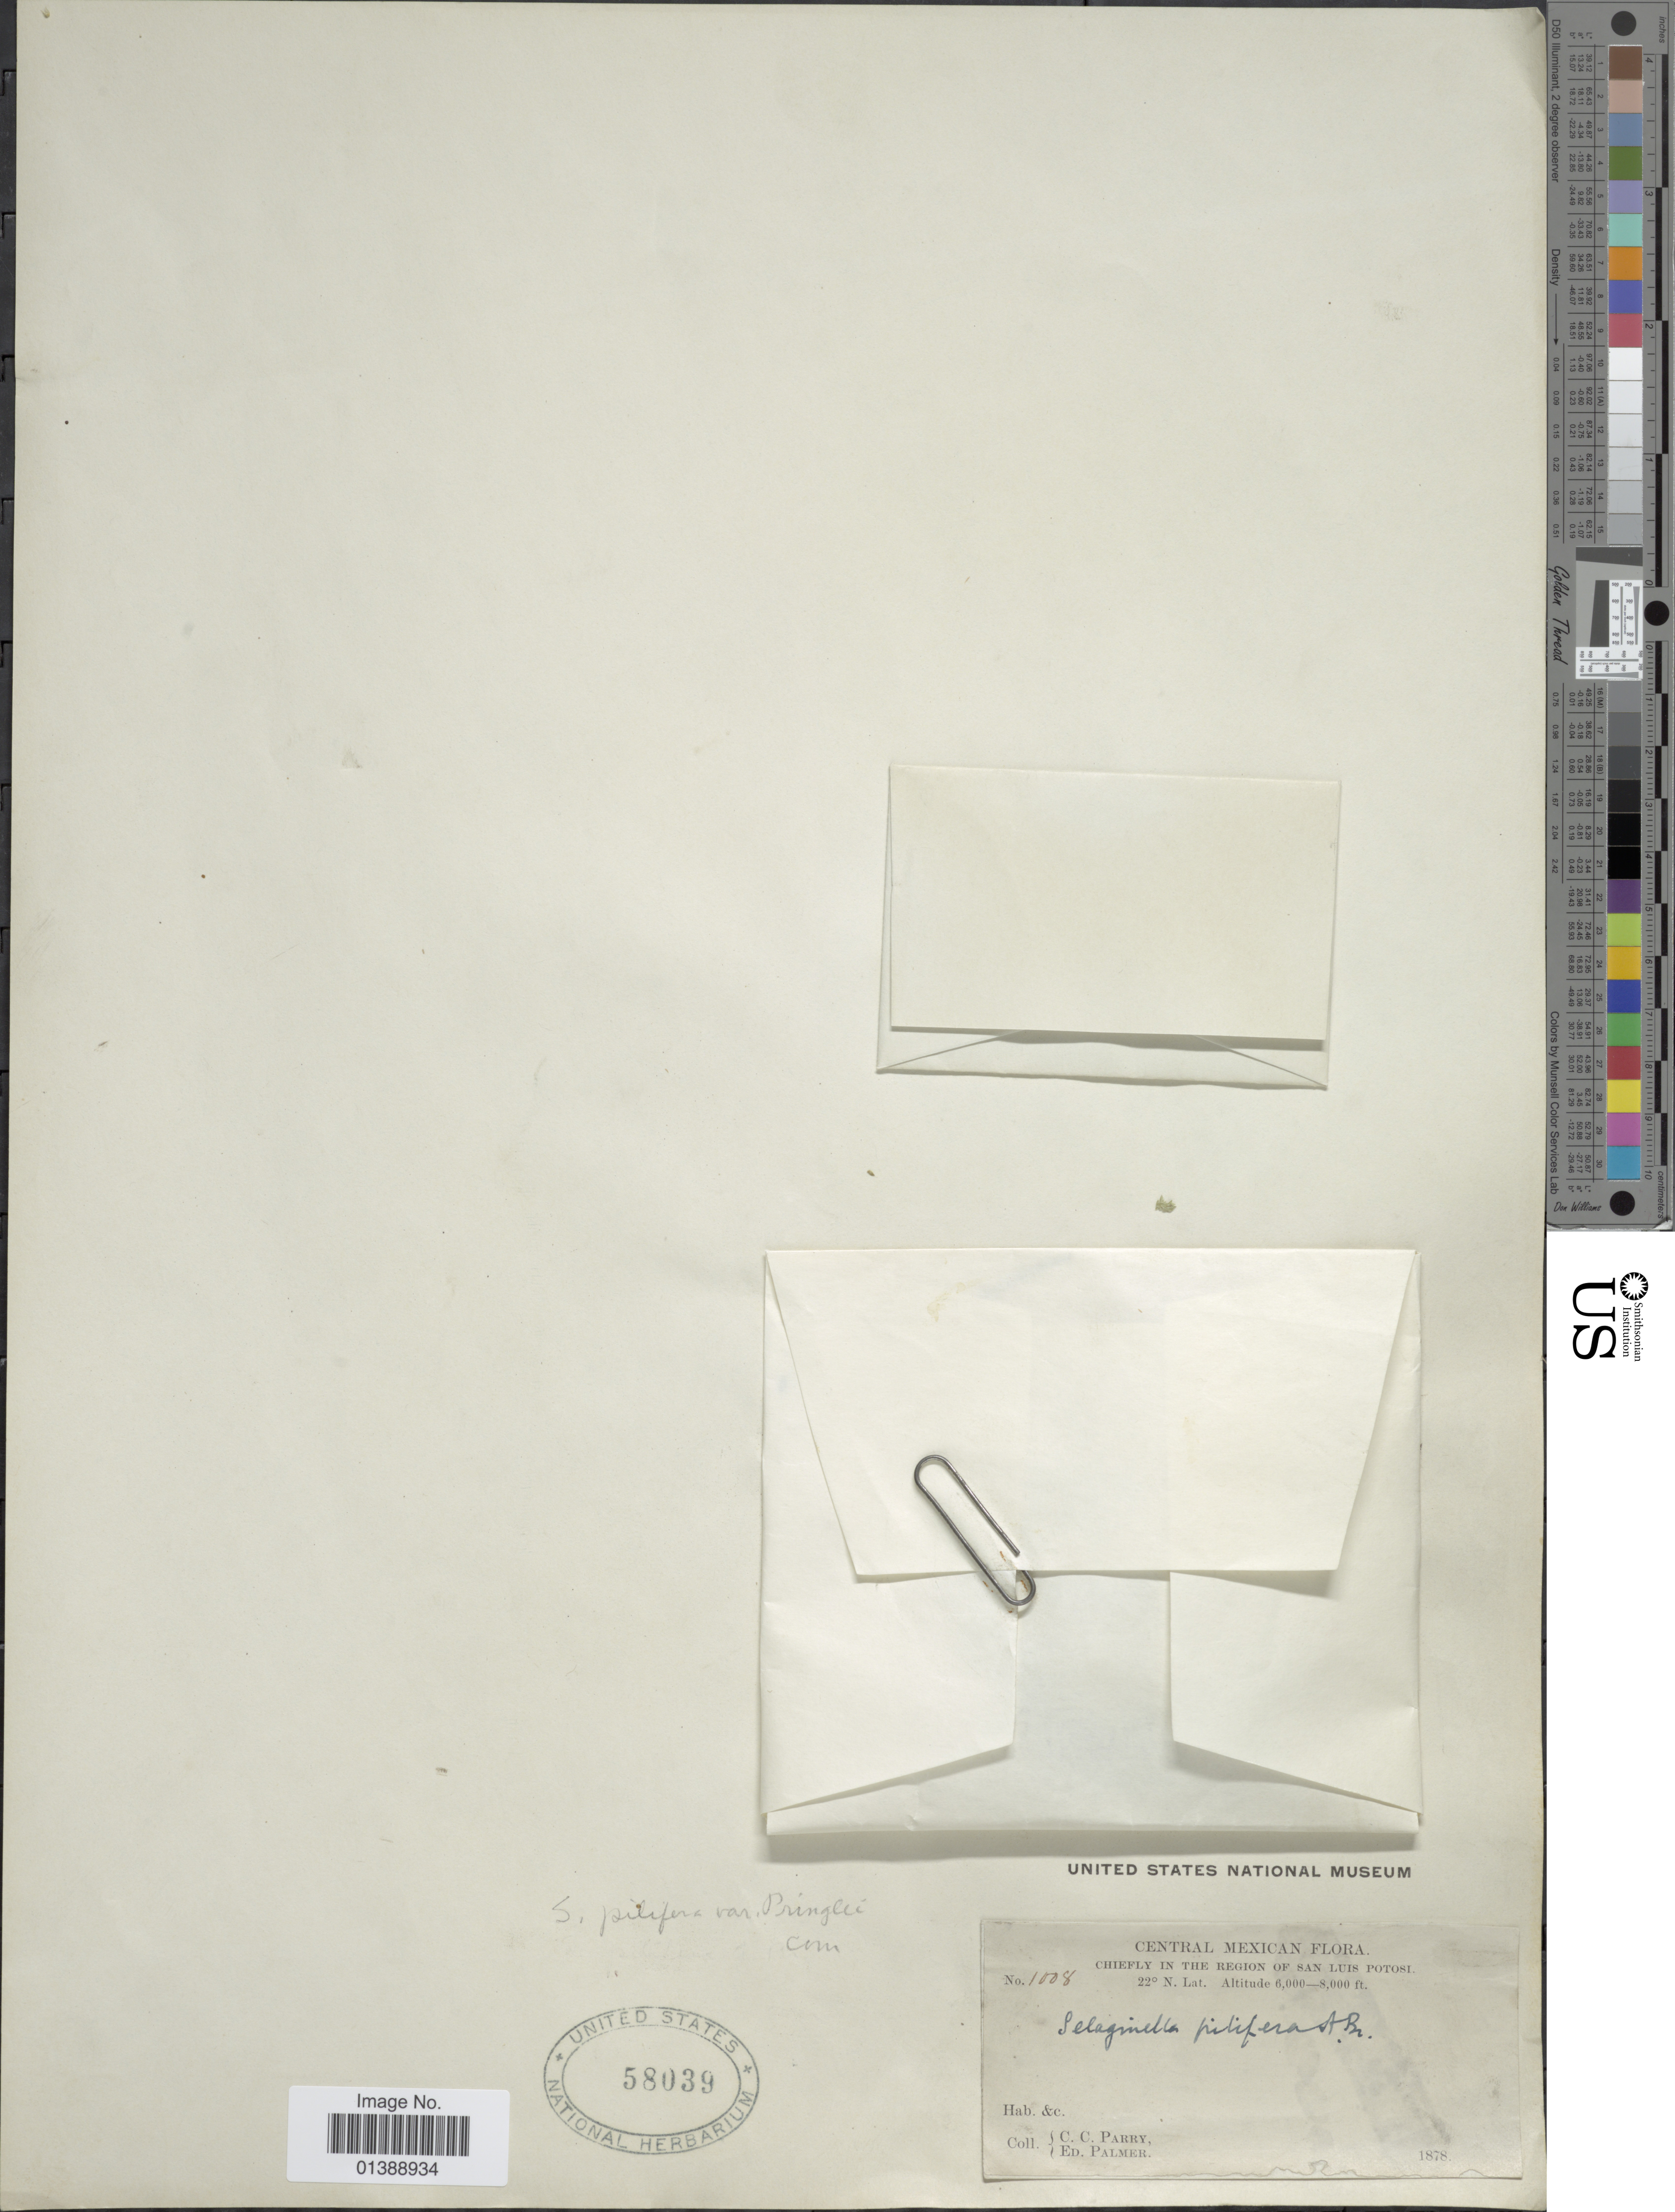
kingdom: Plantae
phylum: Tracheophyta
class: Lycopodiopsida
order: Selaginellales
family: Selaginellaceae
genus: Selaginella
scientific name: Selaginella pilifera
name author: A. Braun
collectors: C. C. Parry & E. Palmer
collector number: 1008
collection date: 1878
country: Mexico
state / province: San Luis Potosí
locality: In the region of San Luis Potosi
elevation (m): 1829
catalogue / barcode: US 58039